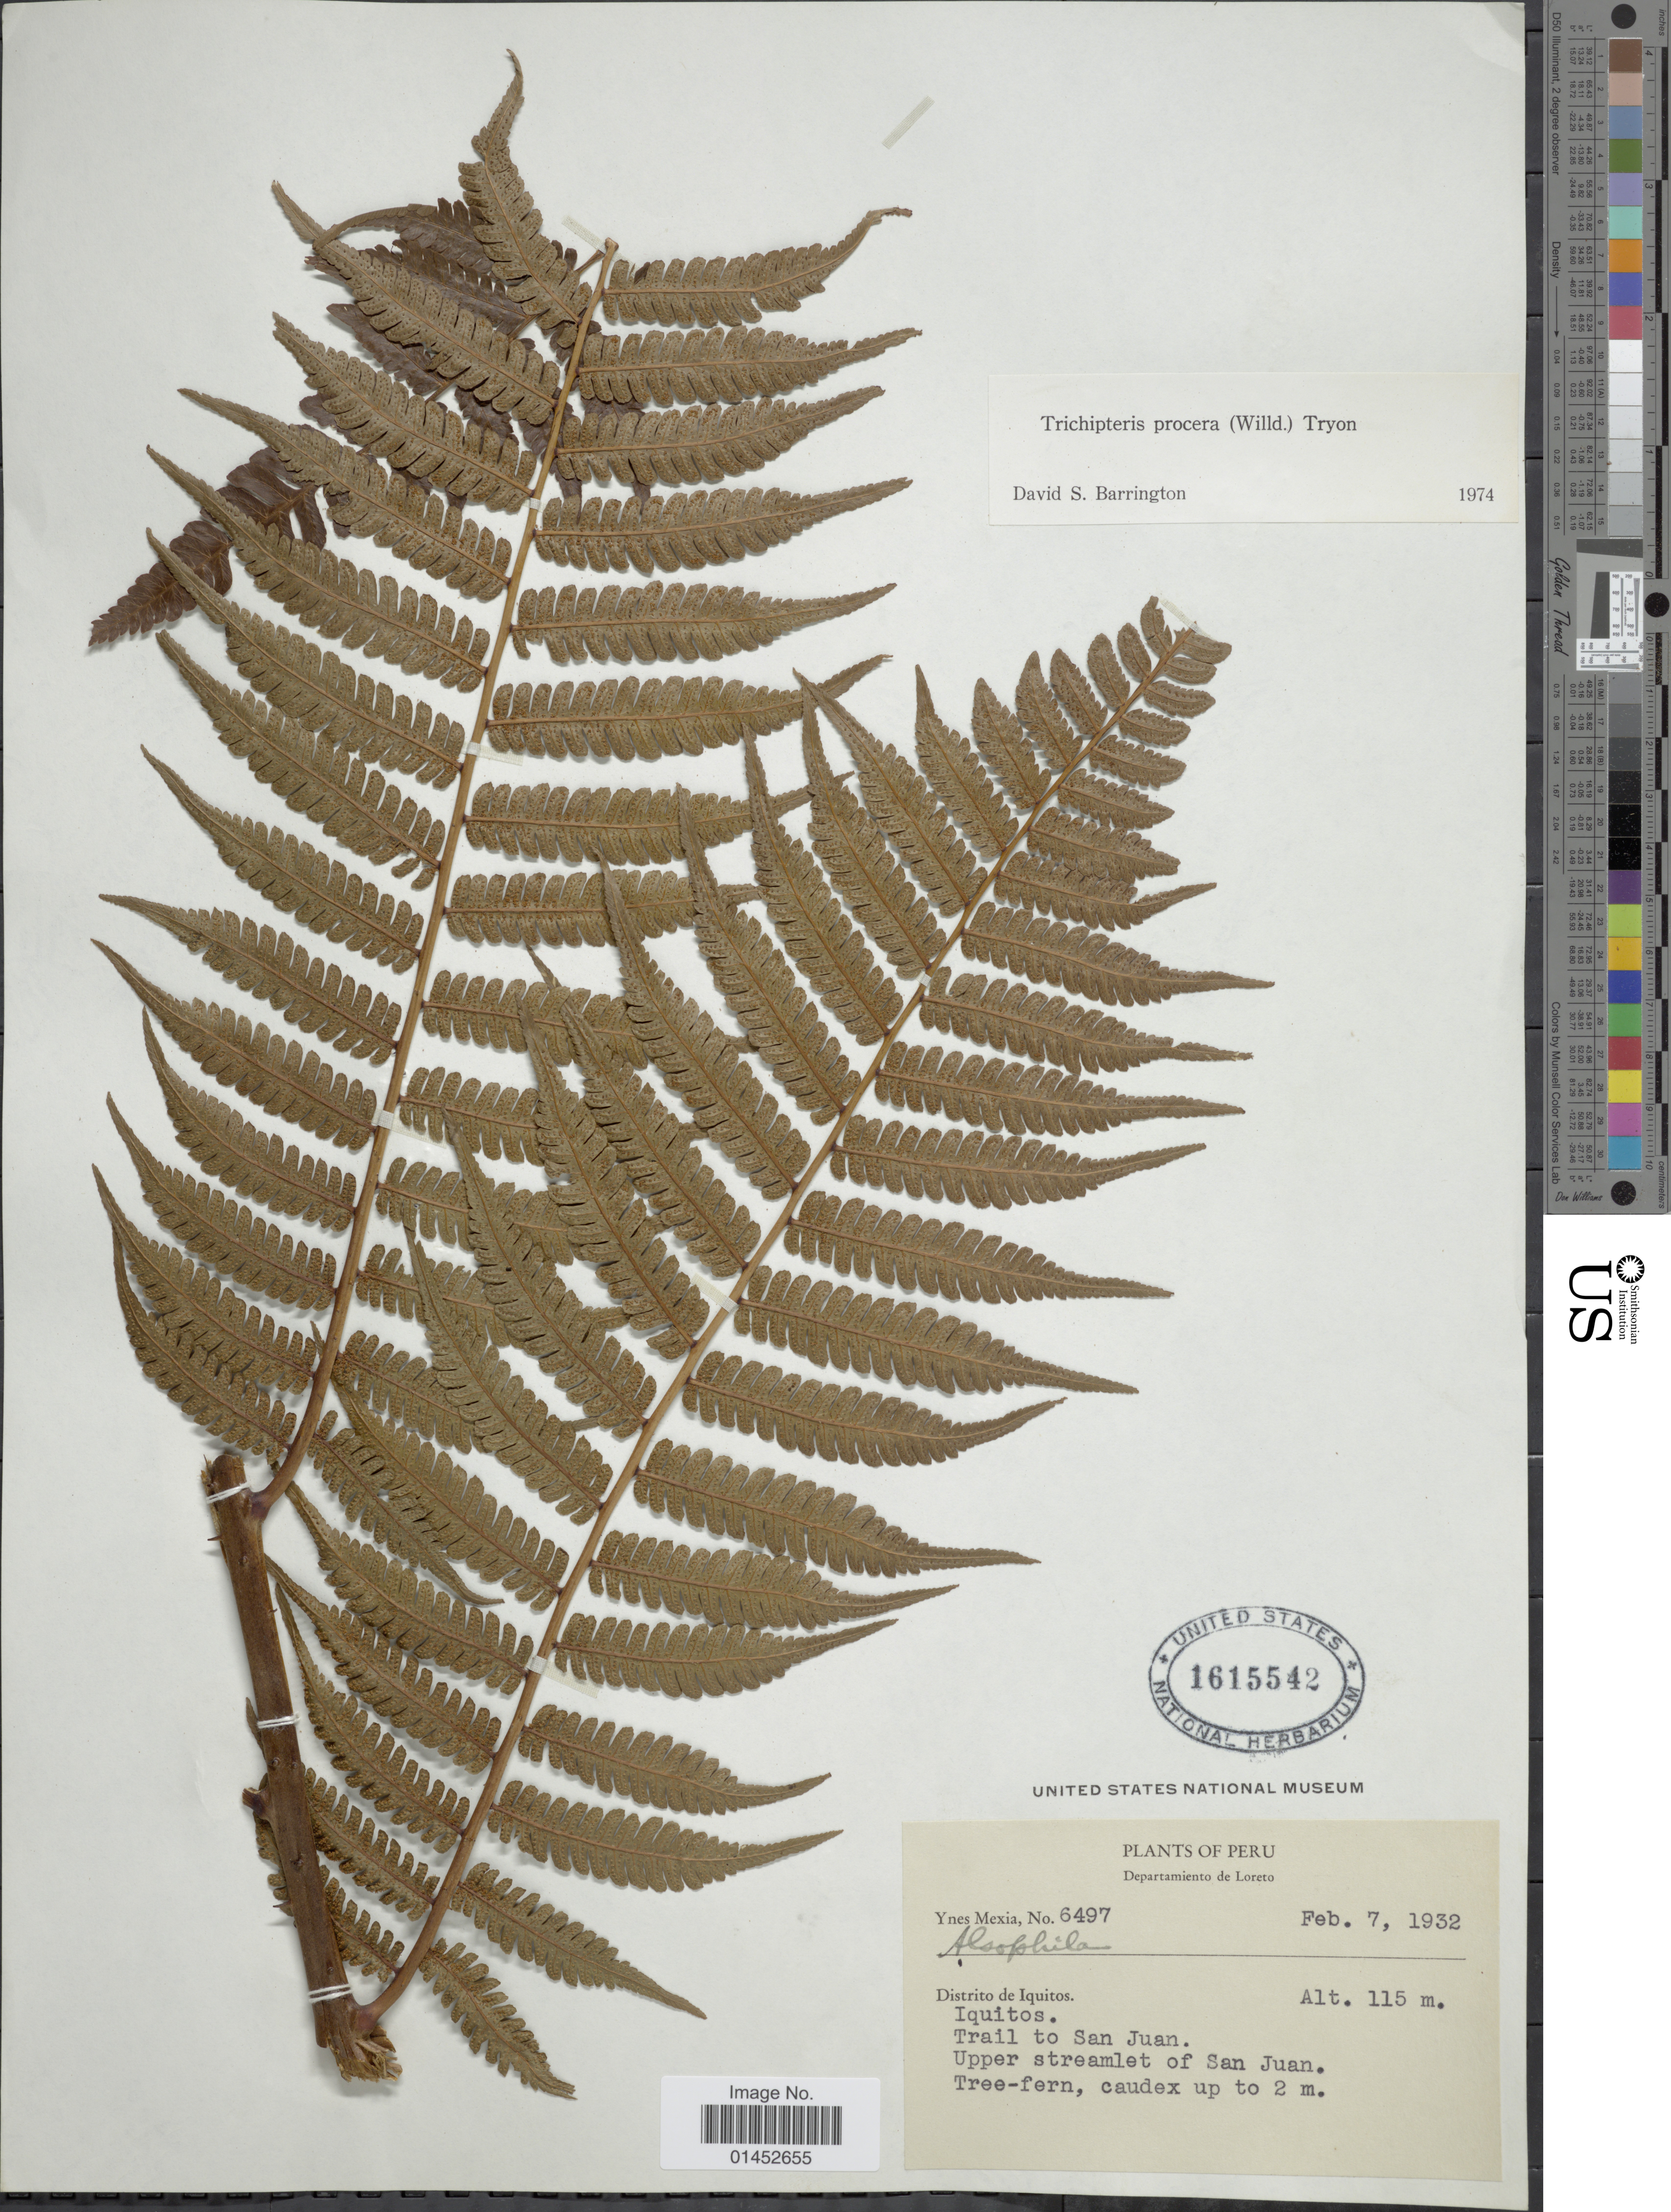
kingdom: Plantae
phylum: Tracheophyta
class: Polypodiopsida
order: Cyatheales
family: Cyatheaceae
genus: Cyathea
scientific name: Cyathea pungens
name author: (Willd.) Domin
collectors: Y. Mexia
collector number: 6497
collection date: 1932-02-07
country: Peru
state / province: Loreto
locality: Departemiento de Loreto, Distrito de Iquitos, Iquitos, Trail to San Juan, Upper streamlet of San Juan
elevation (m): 115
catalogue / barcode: US 1615542